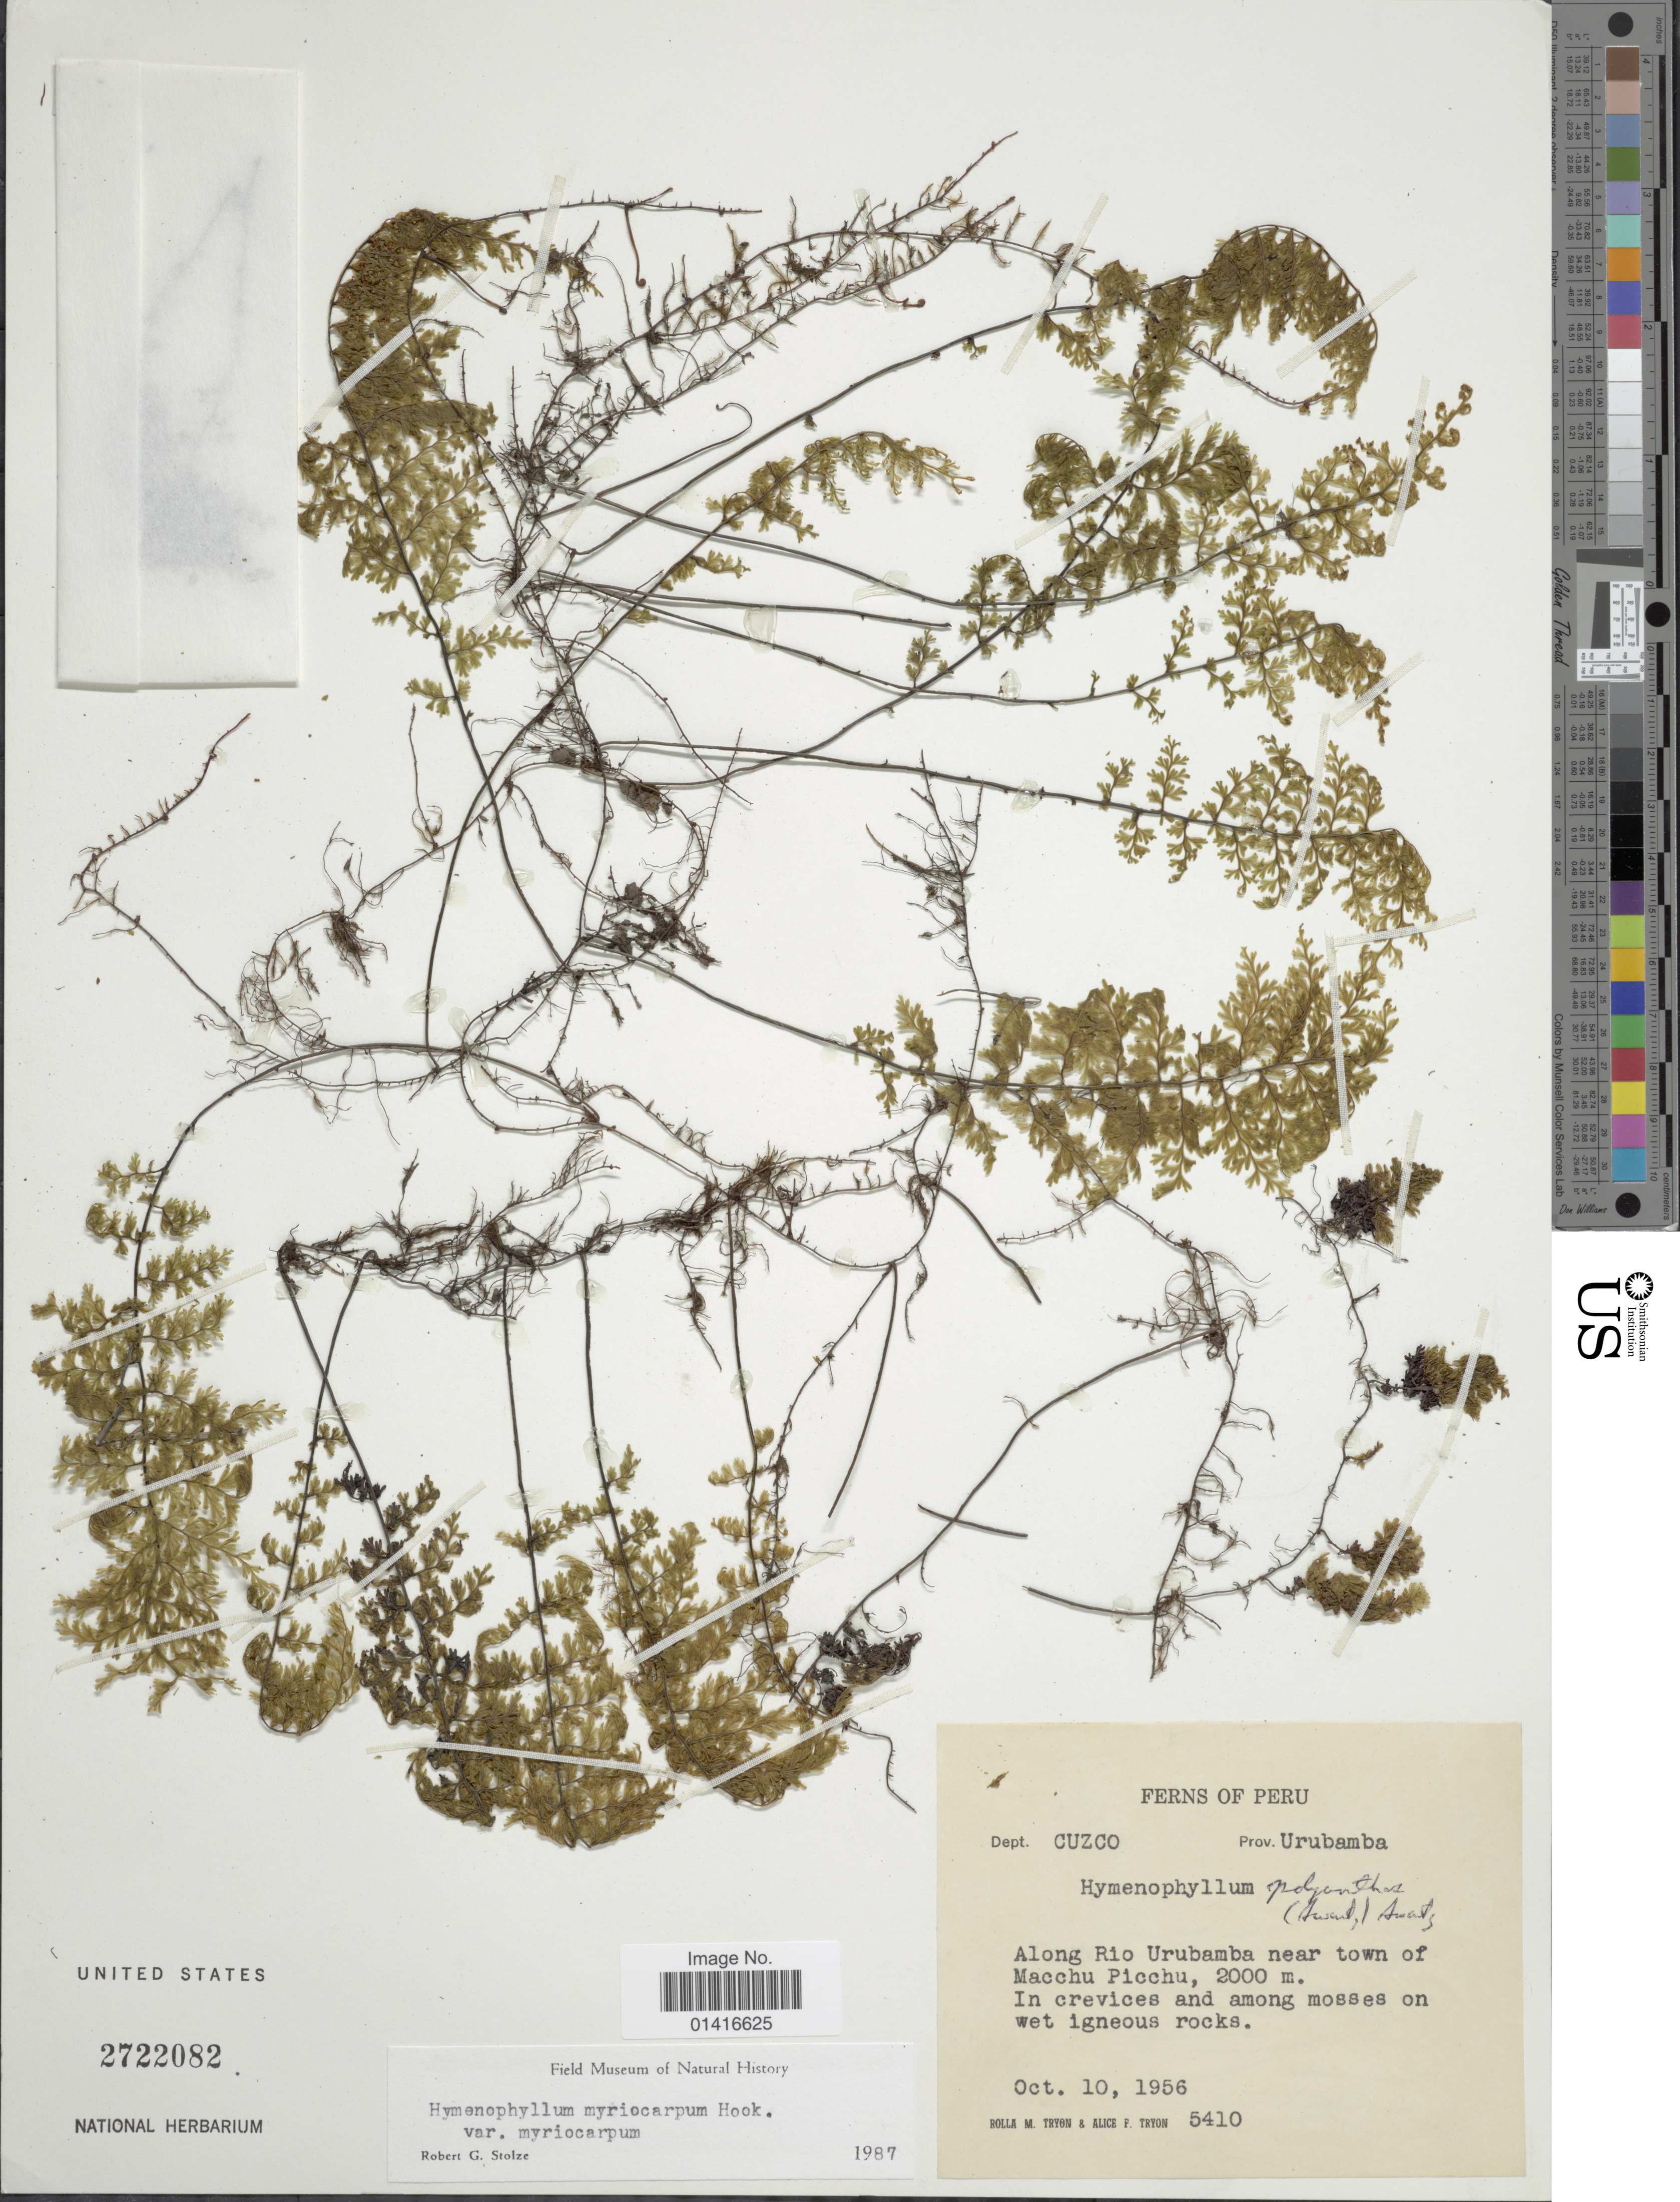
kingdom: Plantae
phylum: Tracheophyta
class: Polypodiopsida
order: Hymenophyllales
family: Hymenophyllaceae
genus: Hymenophyllum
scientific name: Hymenophyllum myriocarpum var. myriocarpum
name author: Hook.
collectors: R. M. Tryon & A. F. Tryon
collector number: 5410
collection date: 1956-10-10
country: Peru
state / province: Cusco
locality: Prov. Urubamba. Along Rio Urubamba near town of Machu Picchu. In crevices and among mosses on wet igneous rocks.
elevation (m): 2000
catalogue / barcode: US 2722082